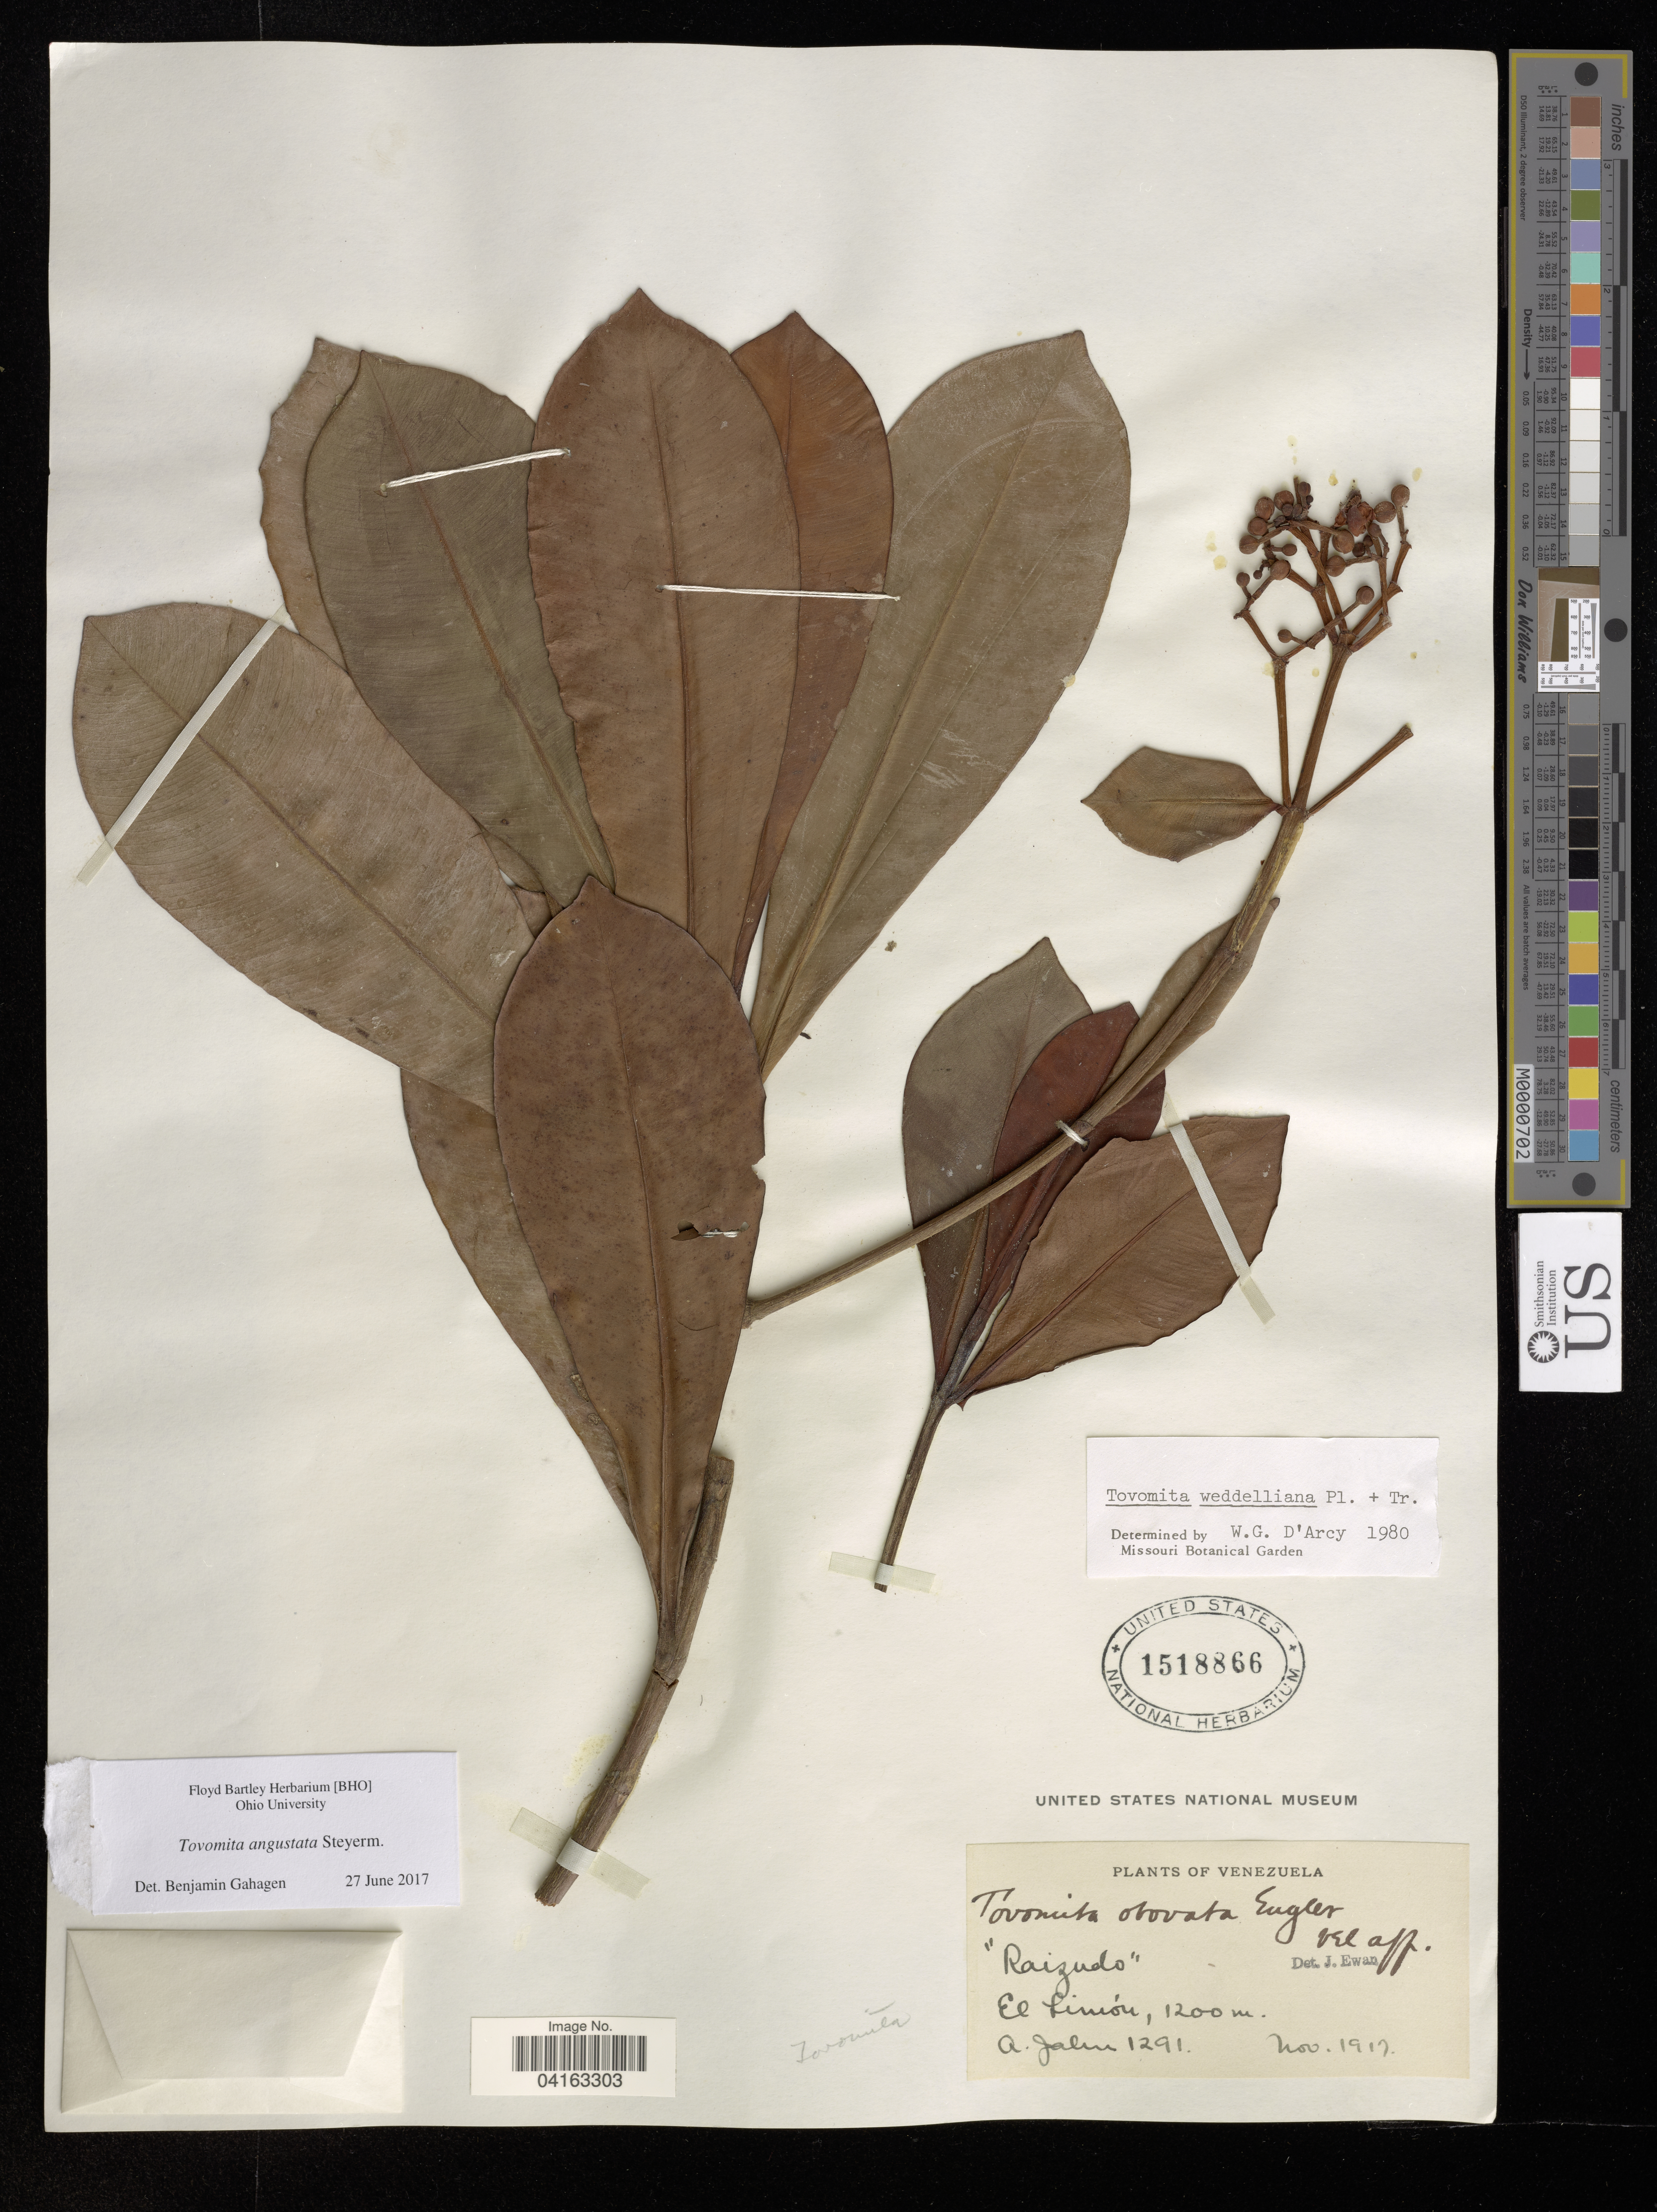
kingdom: Plantae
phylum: Tracheophyta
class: Magnoliopsida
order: Malpighiales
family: Clusiaceae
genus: Tovomita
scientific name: Tovomita obovata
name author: Engl.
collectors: A. John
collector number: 1291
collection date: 1917-11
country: Venezuela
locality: El Limón.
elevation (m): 1200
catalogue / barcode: US 1518866